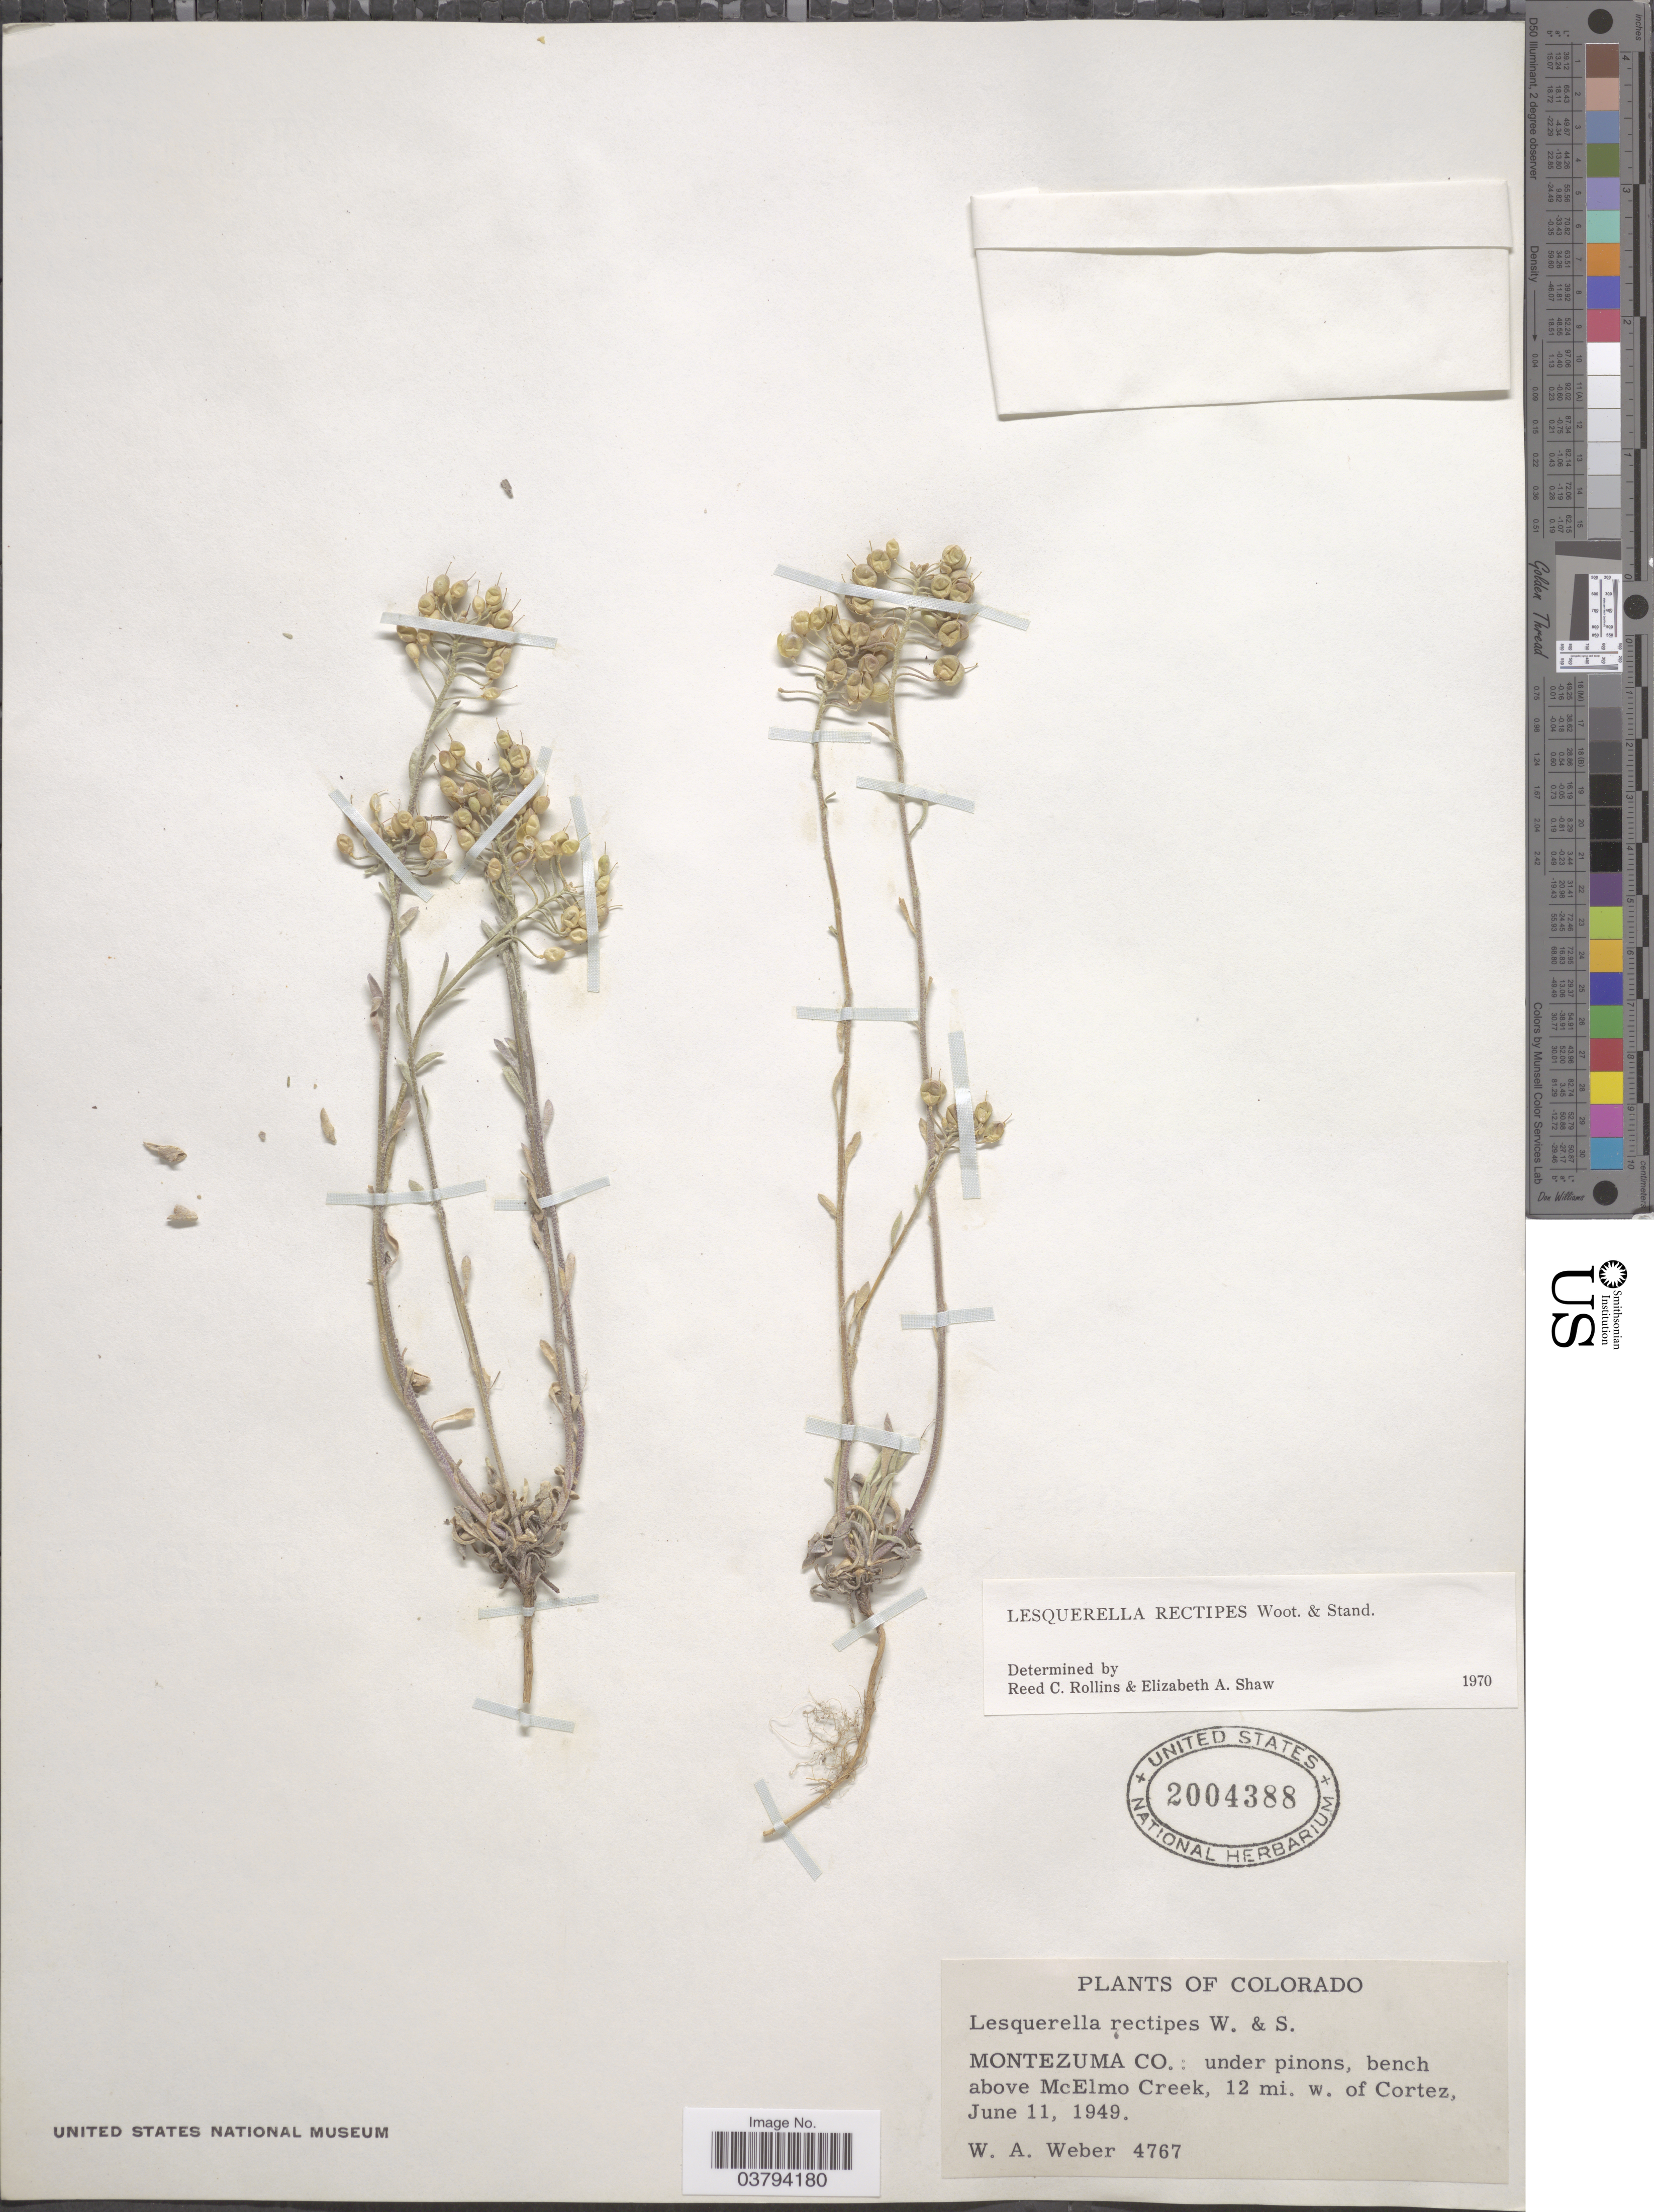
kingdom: Plantae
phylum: Tracheophyta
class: Magnoliopsida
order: Brassicales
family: Brassicaceae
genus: Lesquerella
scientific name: Lesquerella rectipes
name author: Wooton & Standl.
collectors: W. A. Weber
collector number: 4767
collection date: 1949-06-11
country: United States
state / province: Colorado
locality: Montezuma Co.: under pinons, bench above McElmo Creek, 12 mi. w. of Cortez.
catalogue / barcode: US 2004388